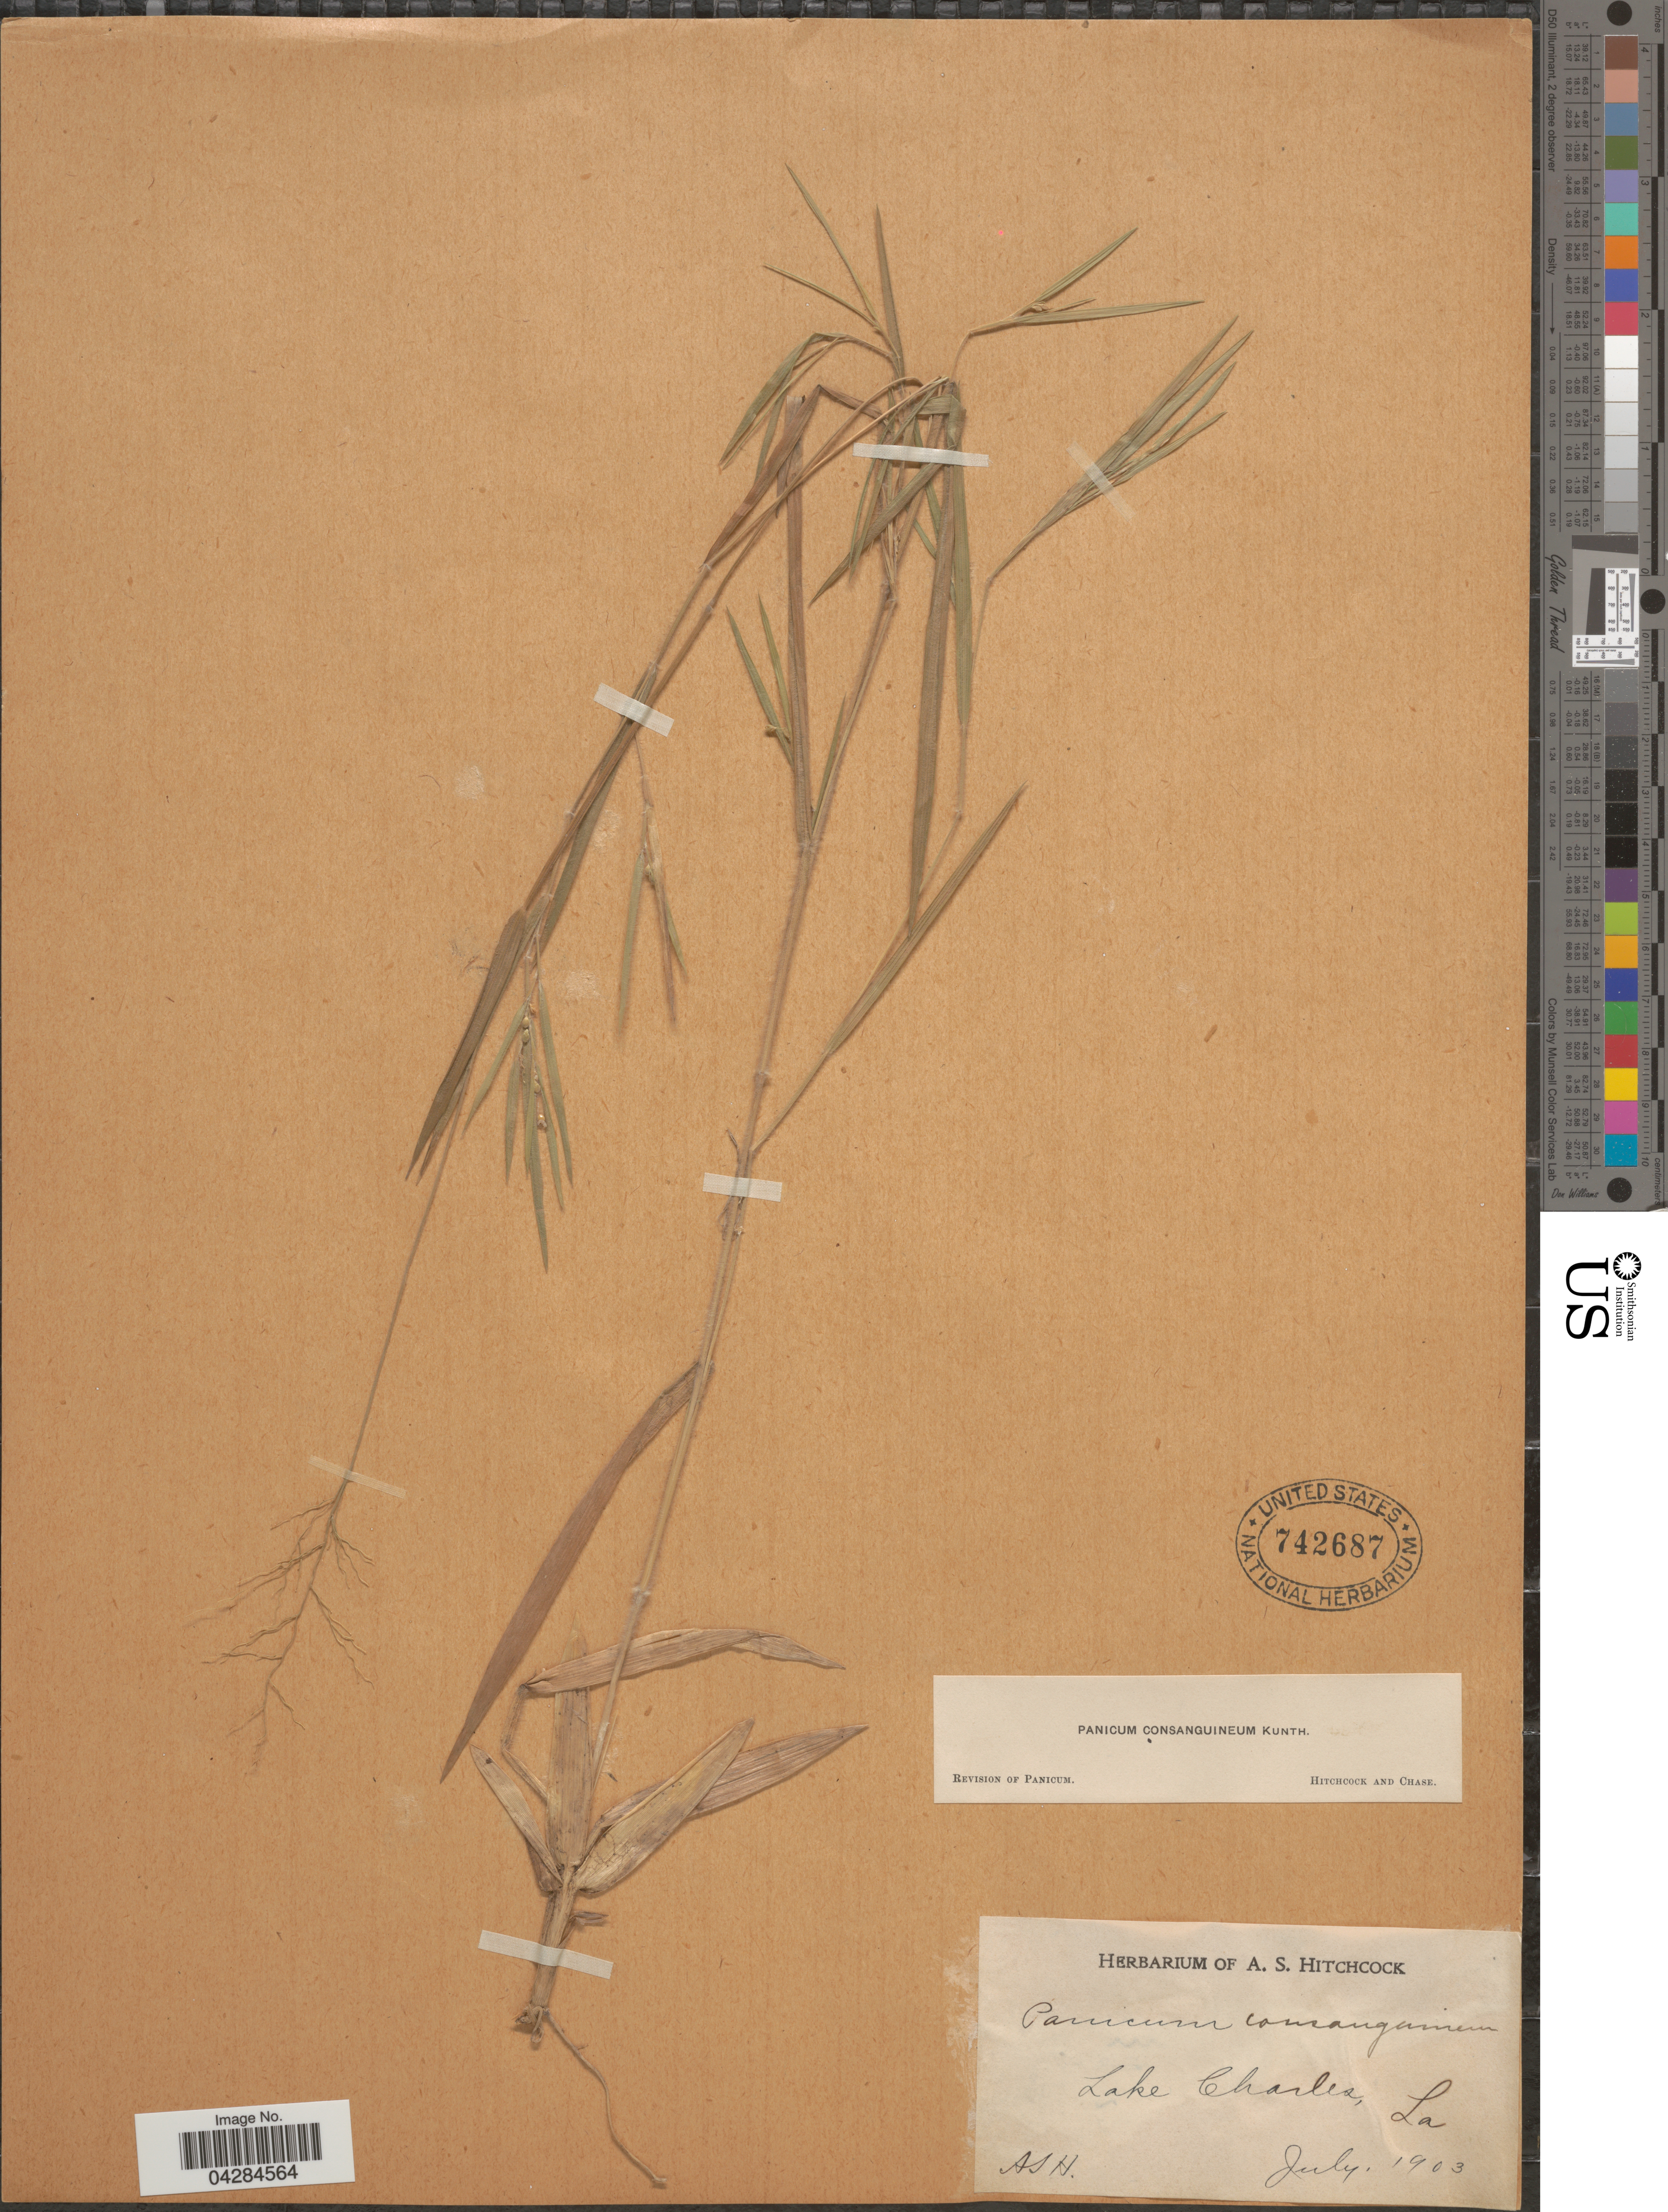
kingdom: Plantae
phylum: Tracheophyta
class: Liliopsida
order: Poales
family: Poaceae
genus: Dichanthelium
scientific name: Dichanthelium ovale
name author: (Elliott) Gould & C.A. Clark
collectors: A. S. Hitchcock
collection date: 1903-07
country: United States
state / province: Louisiana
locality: Lake Charles.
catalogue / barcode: US 742687